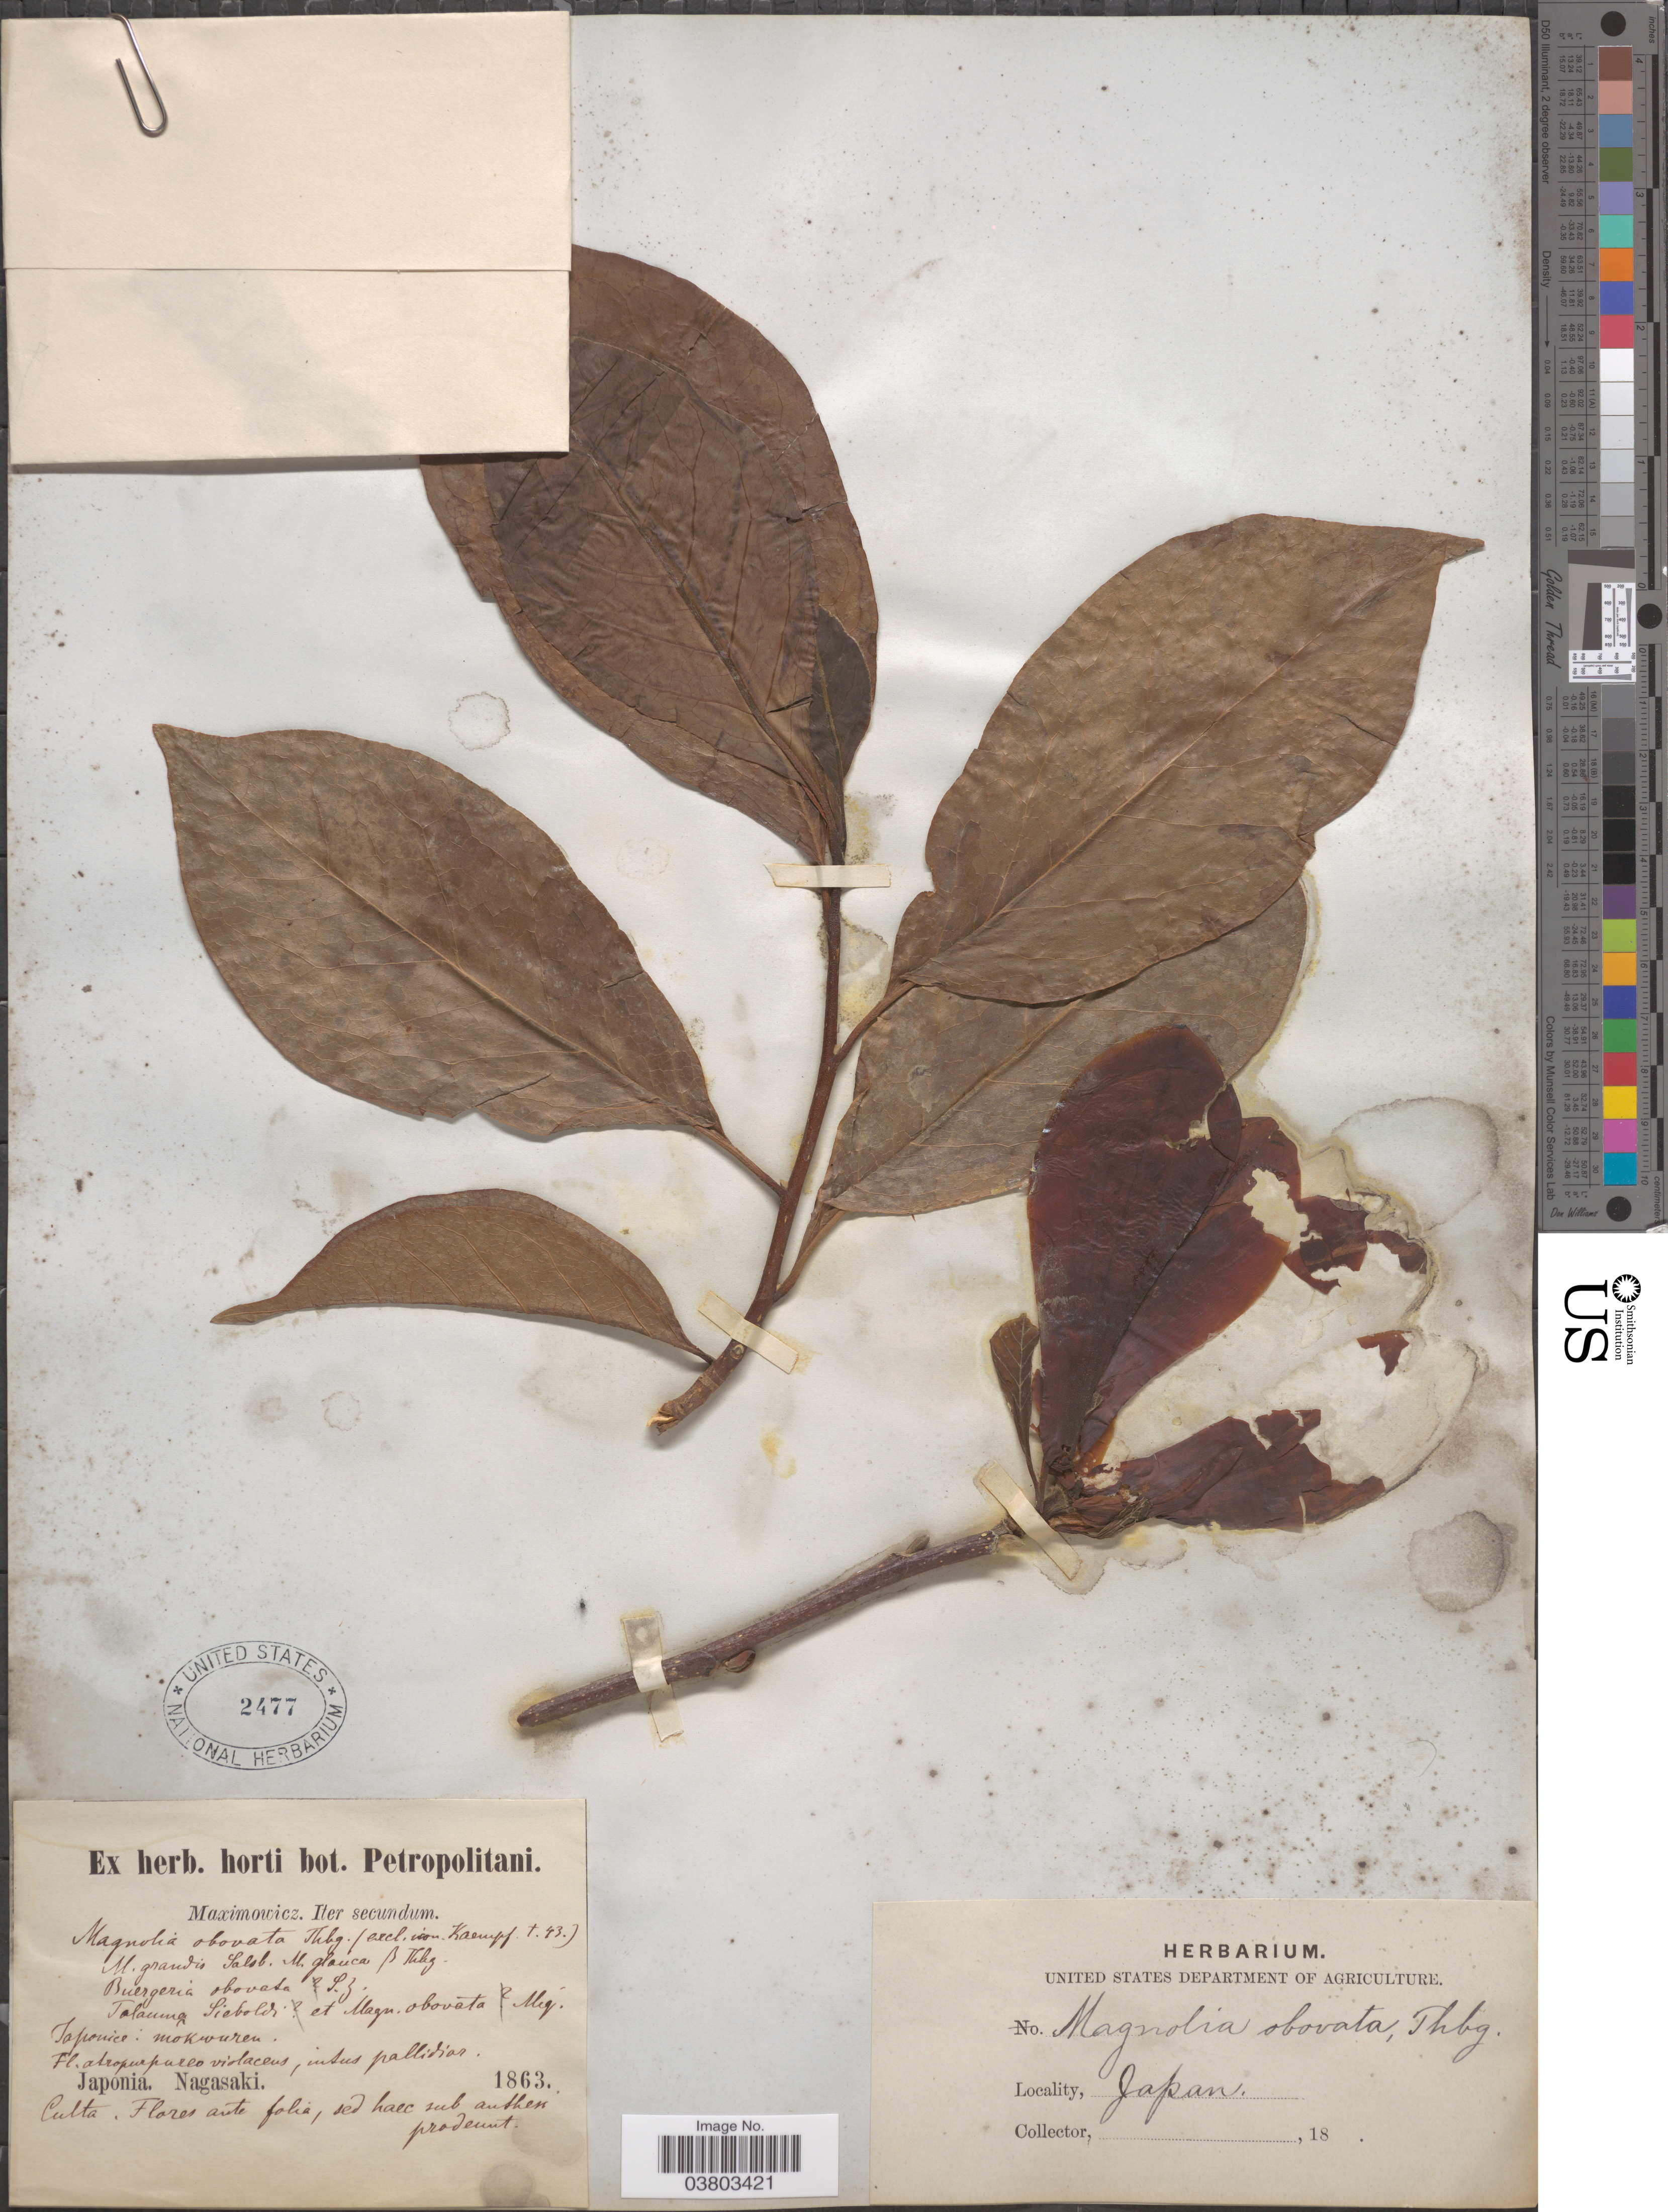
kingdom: Plantae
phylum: Tracheophyta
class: Magnoliopsida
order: Magnoliales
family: Magnoliaceae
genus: Magnolia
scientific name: Magnolia obovata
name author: Thunb.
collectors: Maximowicz, --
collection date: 1863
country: Japan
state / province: Nagasaki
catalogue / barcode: US 2477